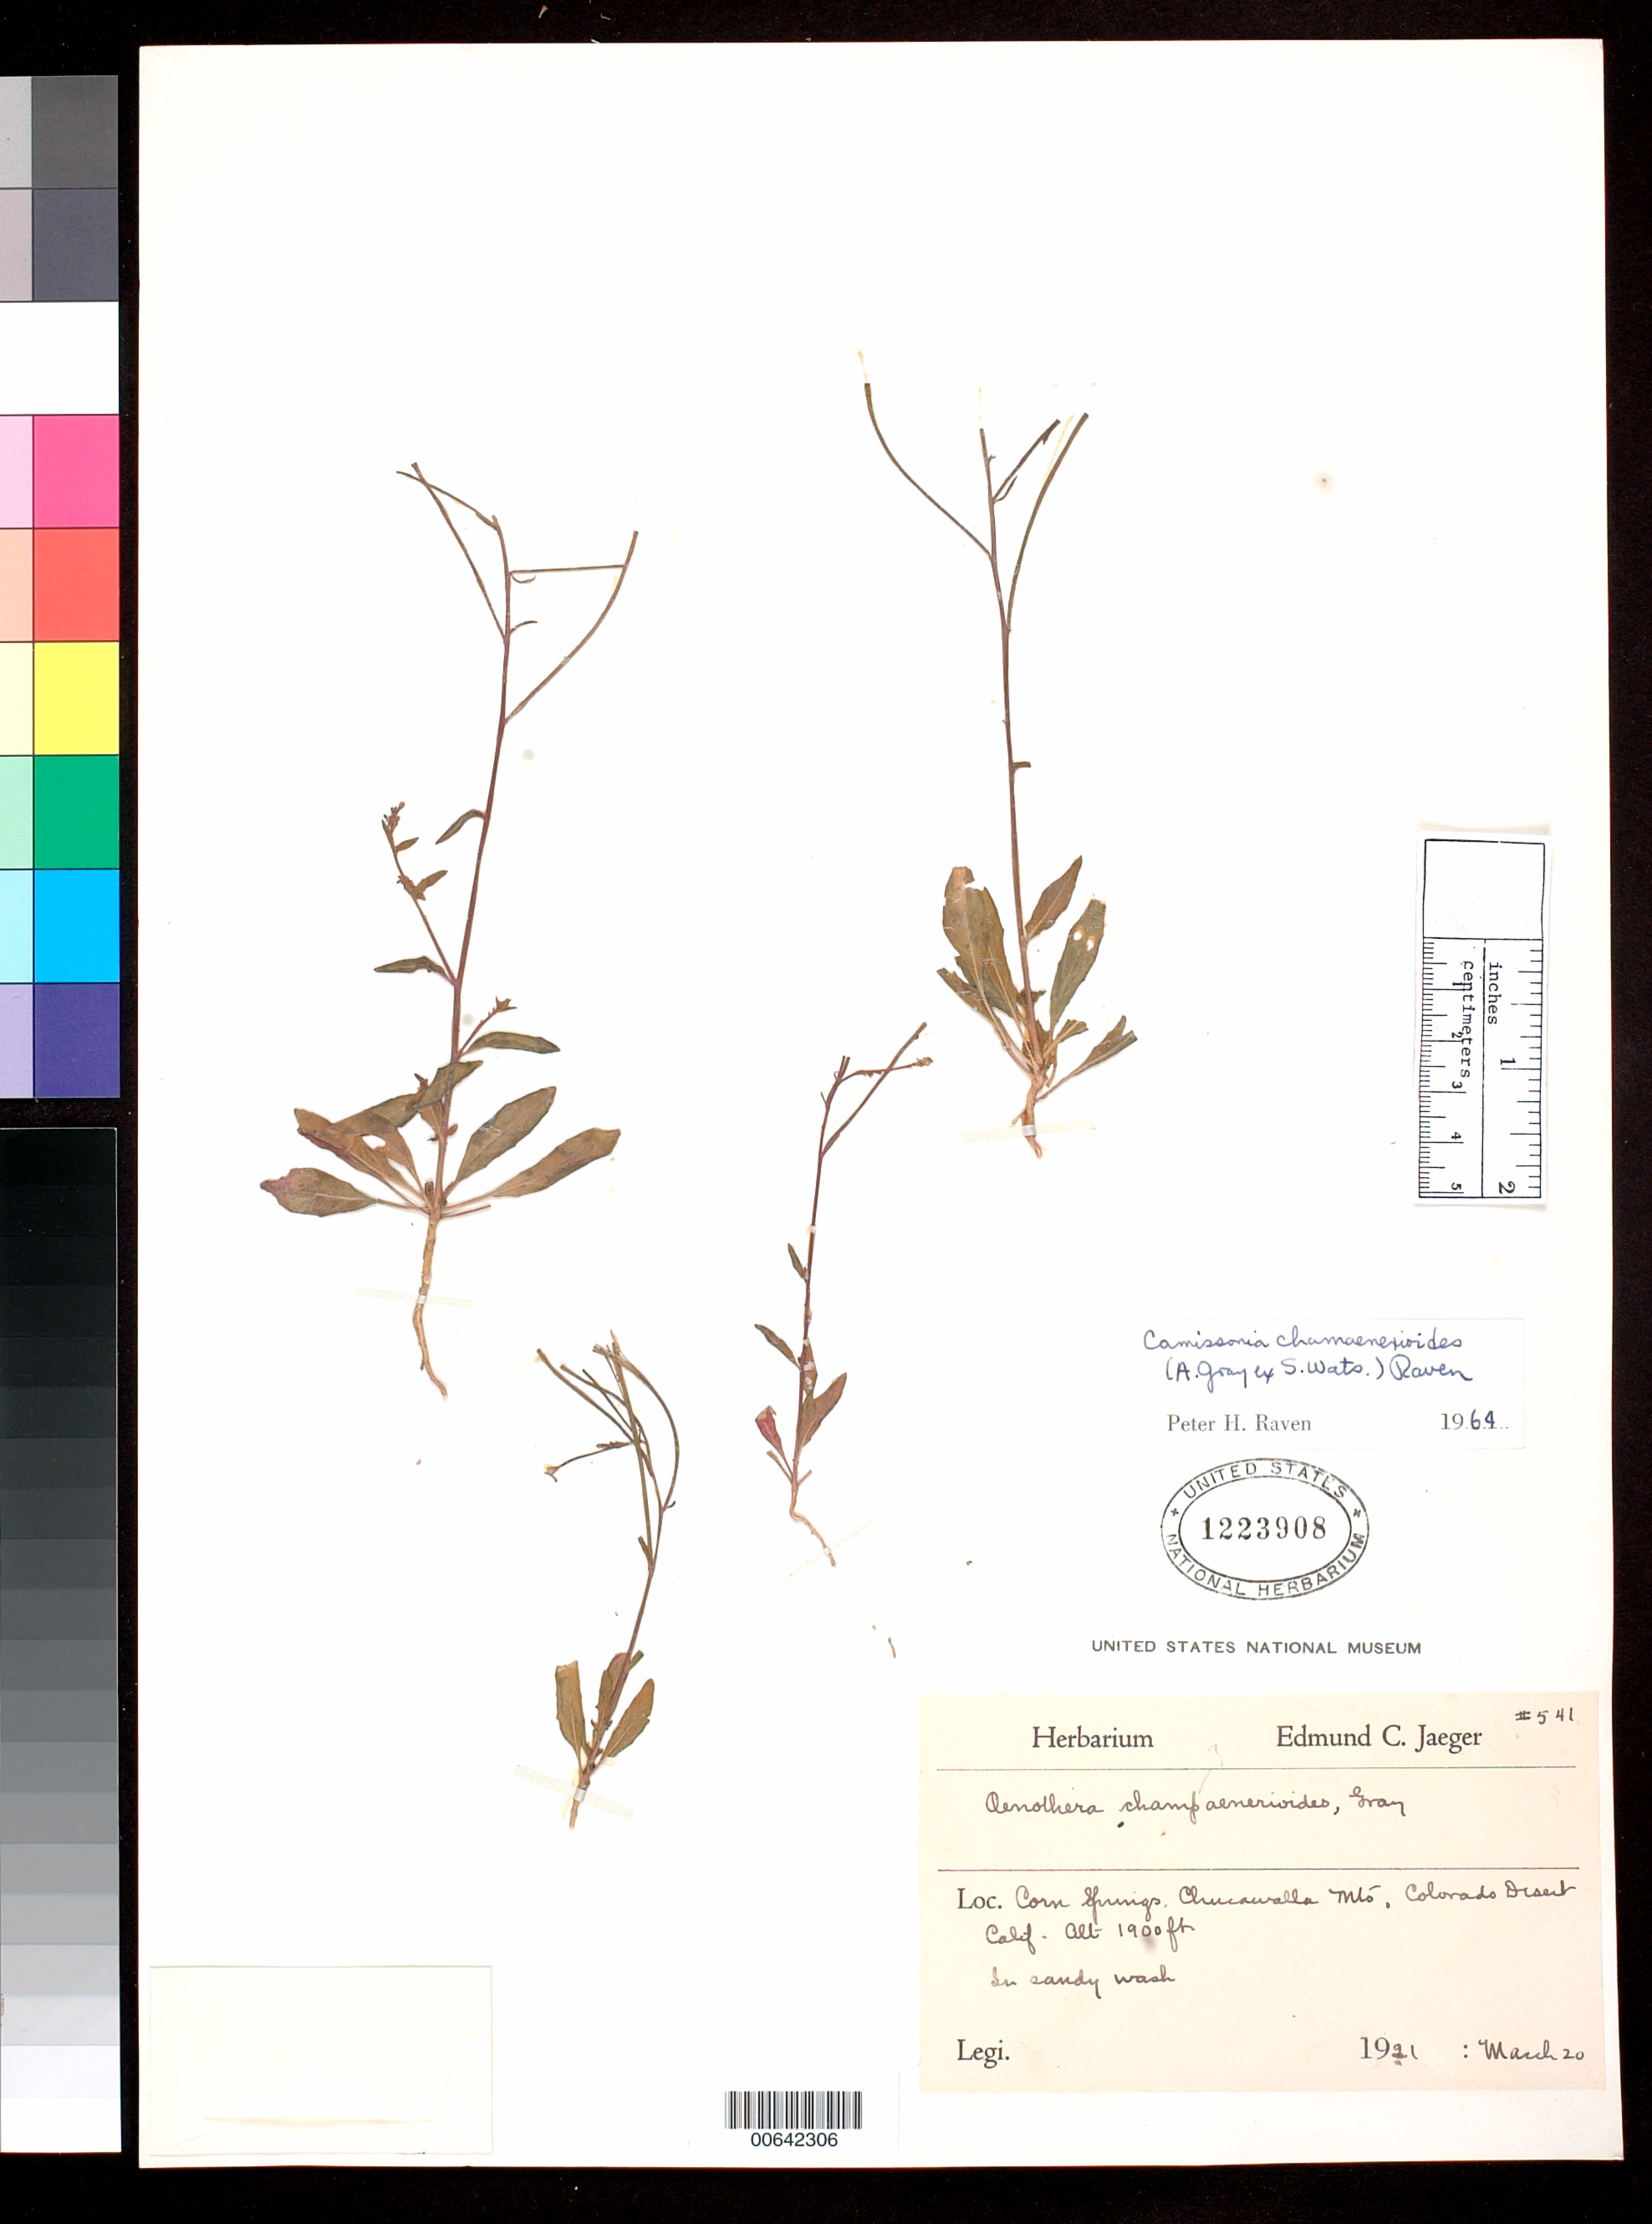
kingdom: Plantae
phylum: Tracheophyta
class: Magnoliopsida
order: Myrtales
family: Onagraceae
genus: Eremothera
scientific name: Eremothera chamaenerioides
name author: (A. Gray) W.L. Wagner & Hoch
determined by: Wagner, W. L., (BOT), Smithsonian Institution - National Museum of Natural History (UNITED STATES)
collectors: E. Jaeger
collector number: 830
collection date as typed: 29 Mar 1922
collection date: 1922-03-29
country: United States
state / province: California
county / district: Riverside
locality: Murray Canon, near Palm Springs, Colorado Desert.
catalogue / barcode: US 1243350